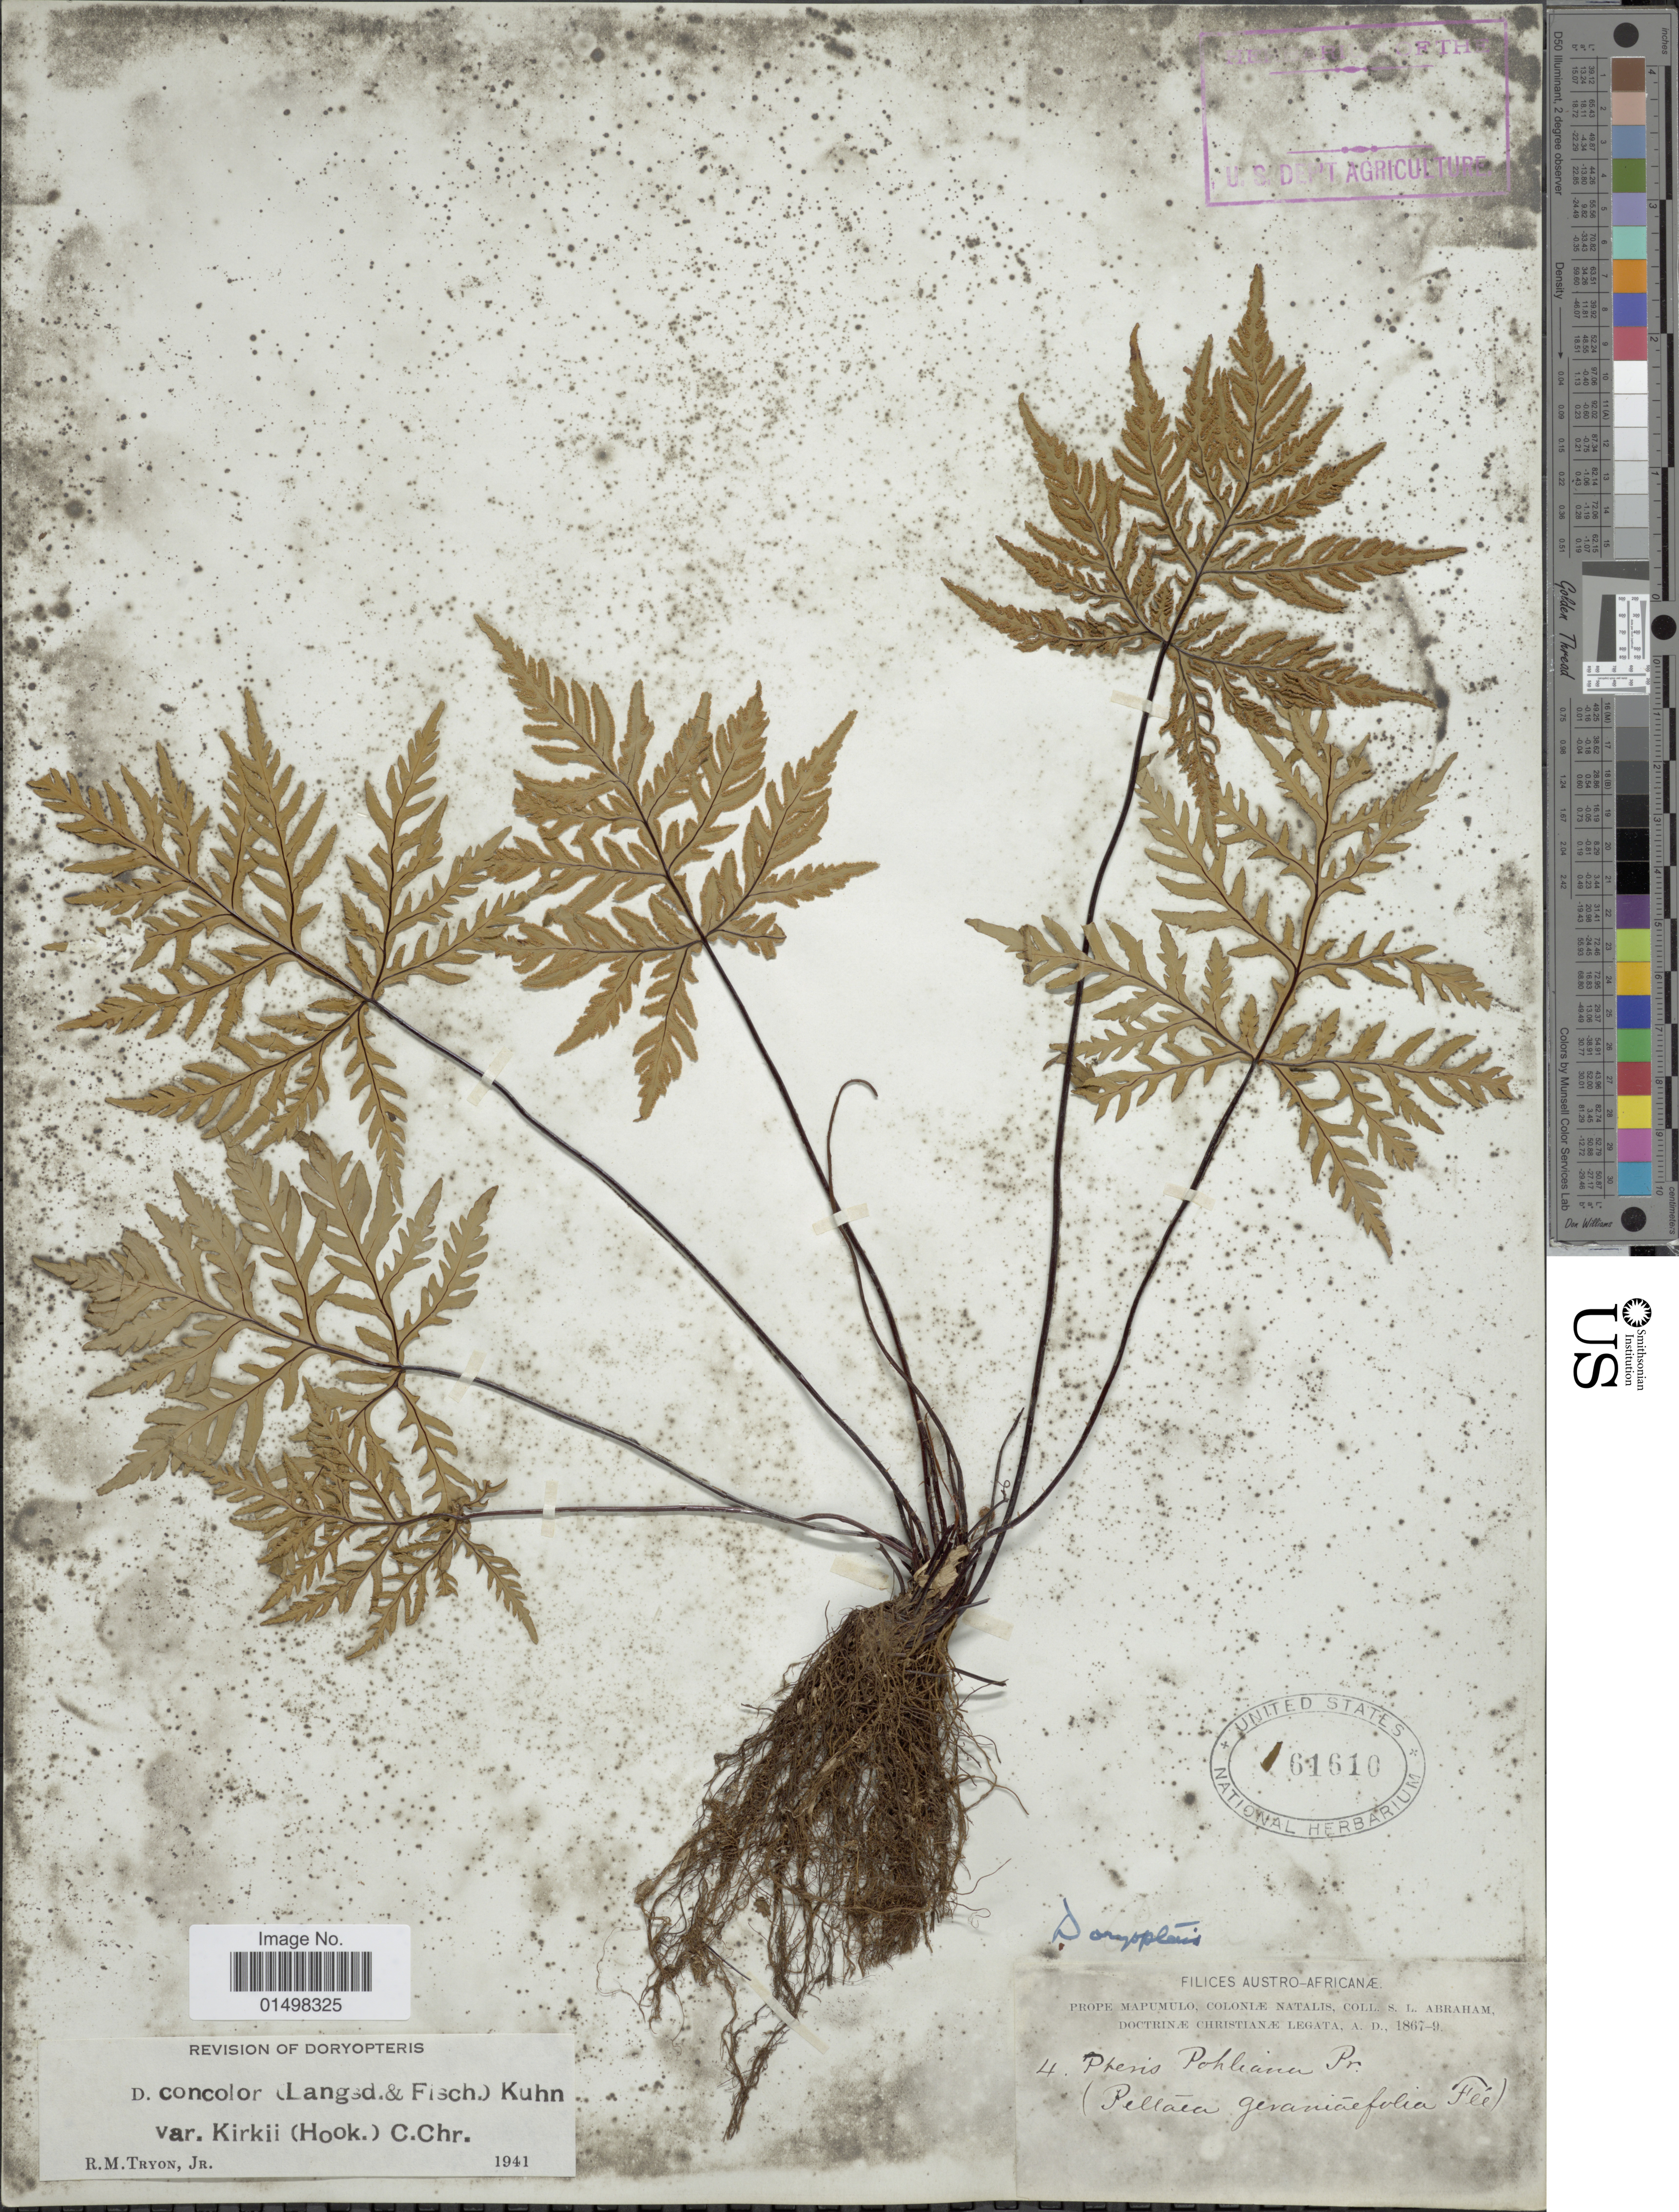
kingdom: Plantae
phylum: Tracheophyta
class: Polypodiopsida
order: Polypodiales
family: Pteridaceae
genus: Doryopteris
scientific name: Doryopteris concolor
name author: (Langsd. & Fisch.) Kuhn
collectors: S. Abraham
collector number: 4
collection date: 1867/1869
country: South Africa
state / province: KwaZulu-Natal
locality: Filcies Austro-Africanae. Prope Maumulo, Coloniae Natalis.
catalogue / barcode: US 61610